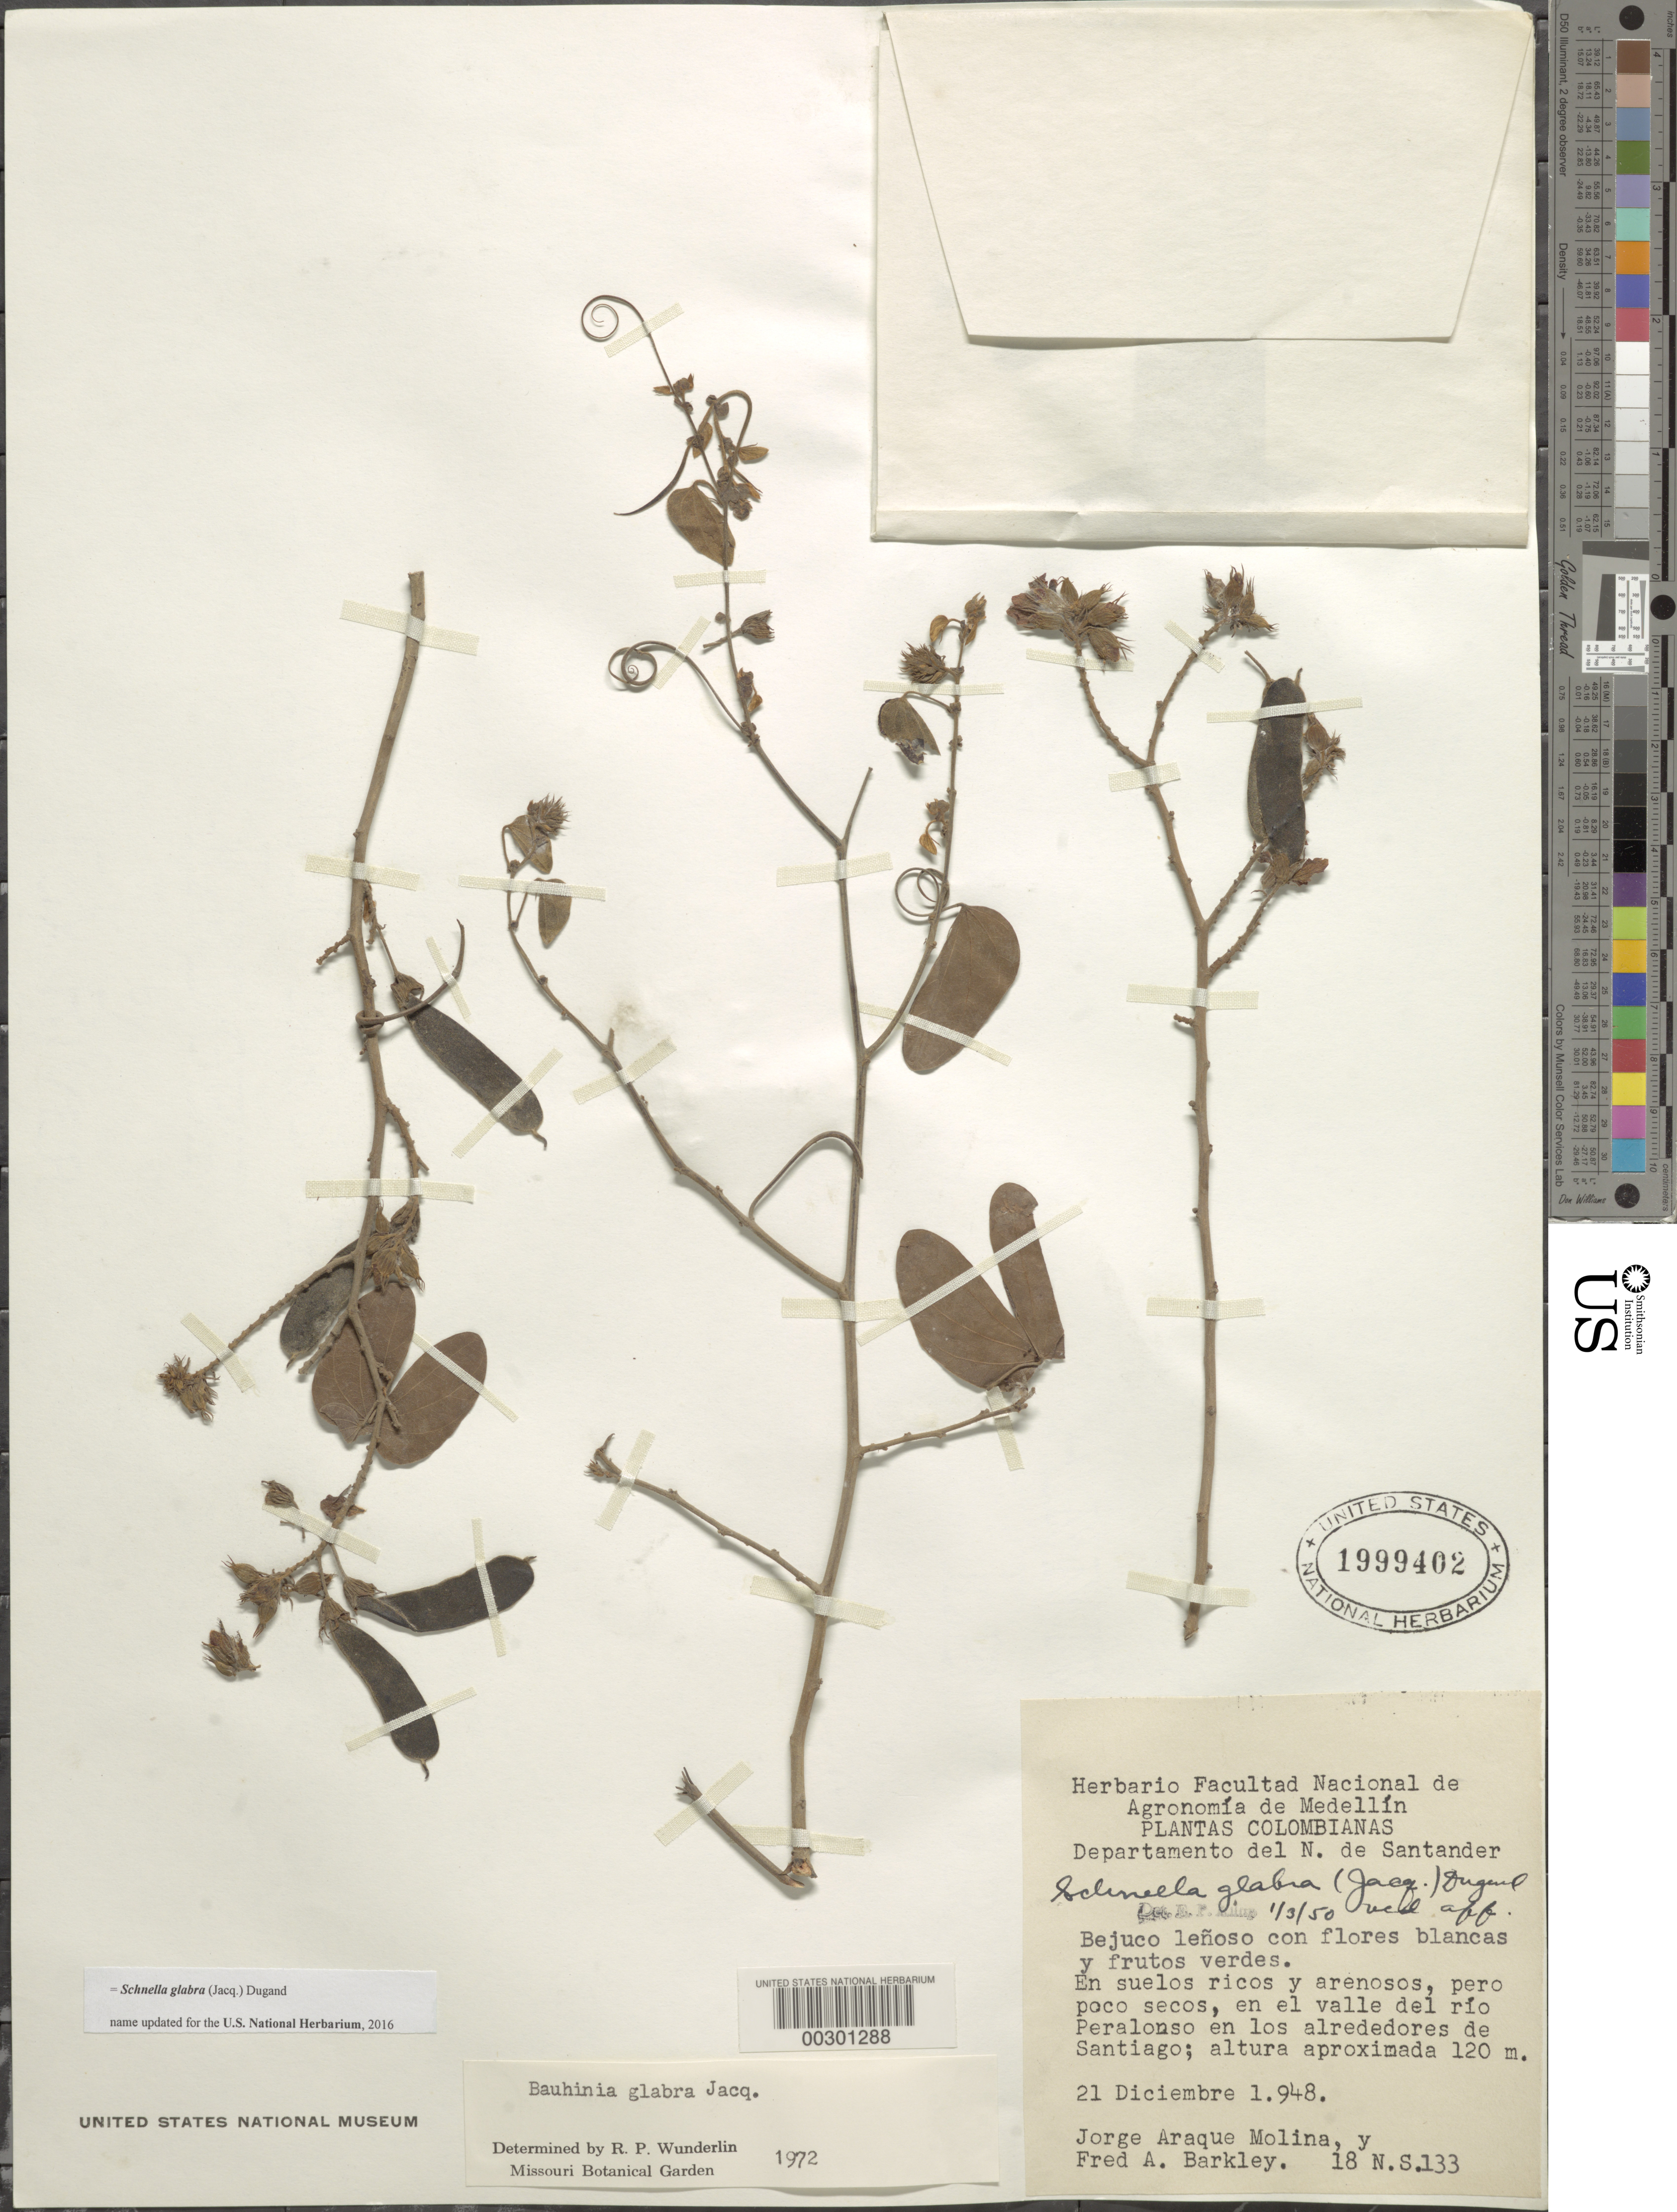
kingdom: Plantae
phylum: Tracheophyta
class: Magnoliopsida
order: Fabales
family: Fabaceae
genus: Schnella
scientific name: Schnella glabra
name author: (Jacq.) Dugand G.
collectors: J. Araque Molina & F. A. Barkley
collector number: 18 N.s. 133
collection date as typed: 21 Dec 1948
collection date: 1948-12-21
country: Colombia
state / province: Norte de Santander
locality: In the Valley of Rio Peralonso in the vicinity of Santiago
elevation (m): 120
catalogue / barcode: US 1999402